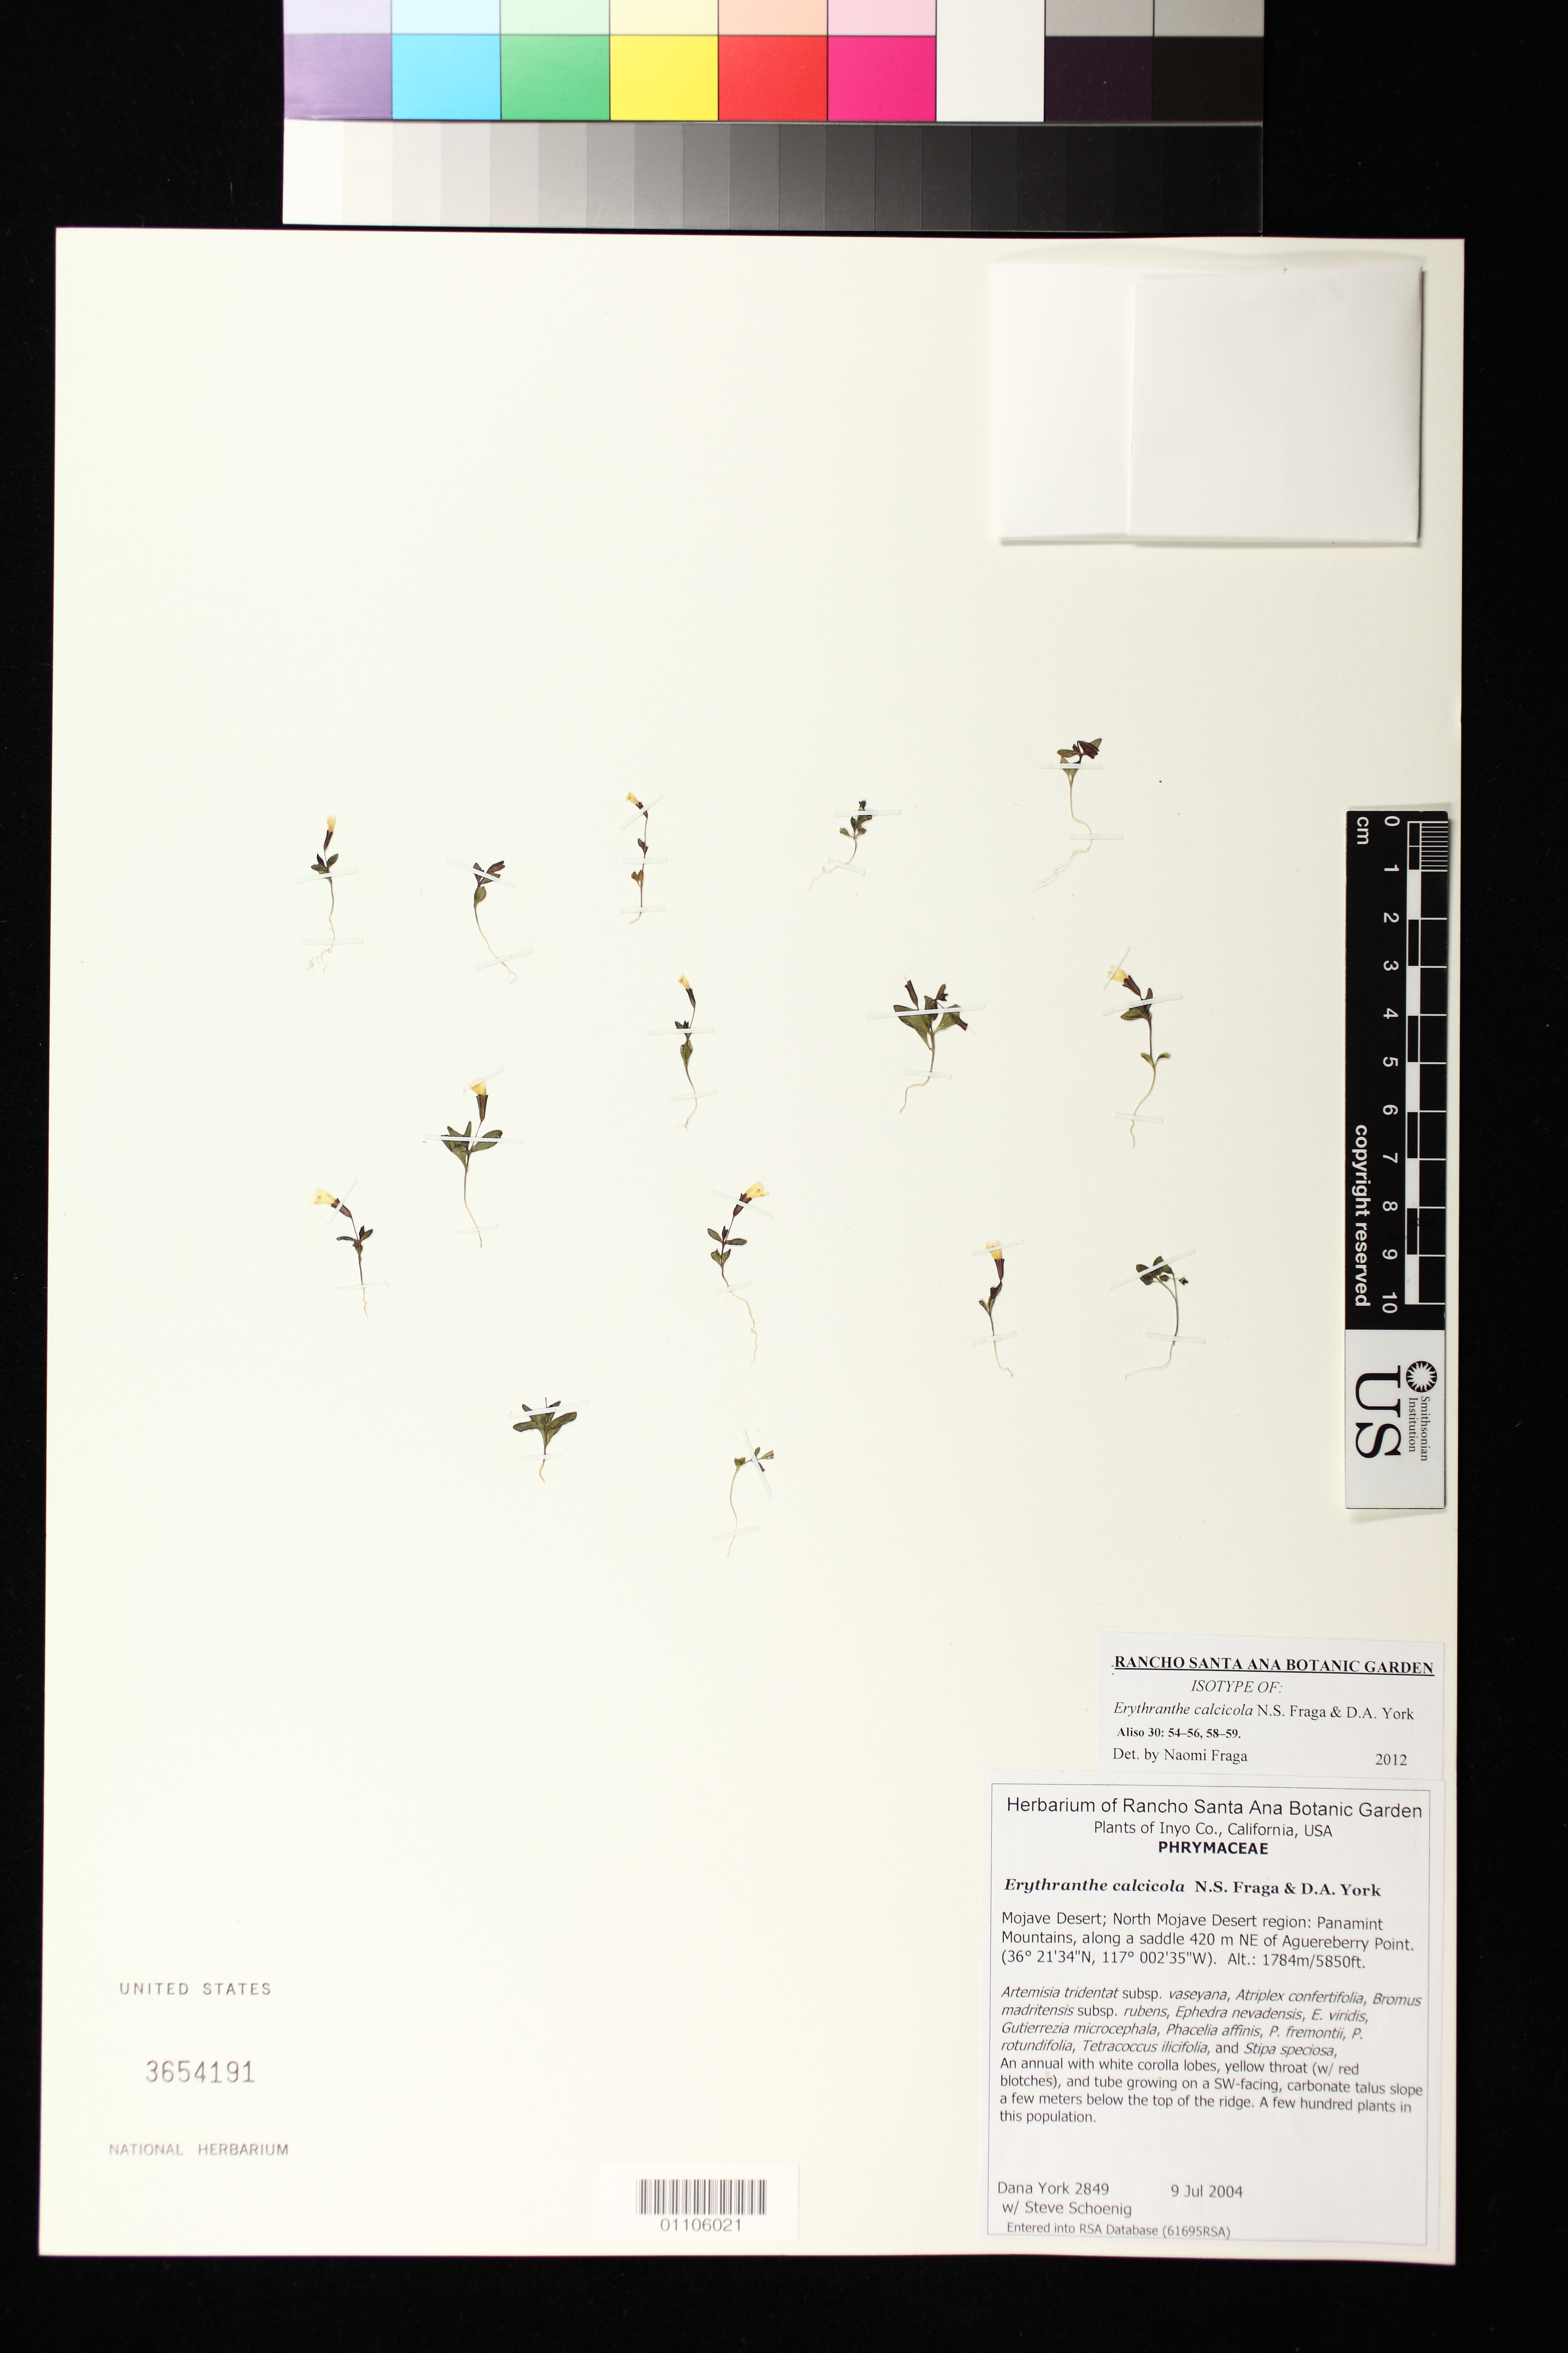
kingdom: Plantae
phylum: Tracheophyta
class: Magnoliopsida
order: Lamiales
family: Phrymaceae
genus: Erythranthe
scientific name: Erythranthe calcicola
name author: N.S. Fraga & D.A. York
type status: Isotype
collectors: D. York & S. Schoenig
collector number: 2849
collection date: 2004-07-09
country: United States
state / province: California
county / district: Inyo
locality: Mojave Desert; North Mojave Desert region: Panamint Mountains, along a saddle 420 m NE of Aguereberry Point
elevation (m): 1783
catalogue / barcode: US 3654191